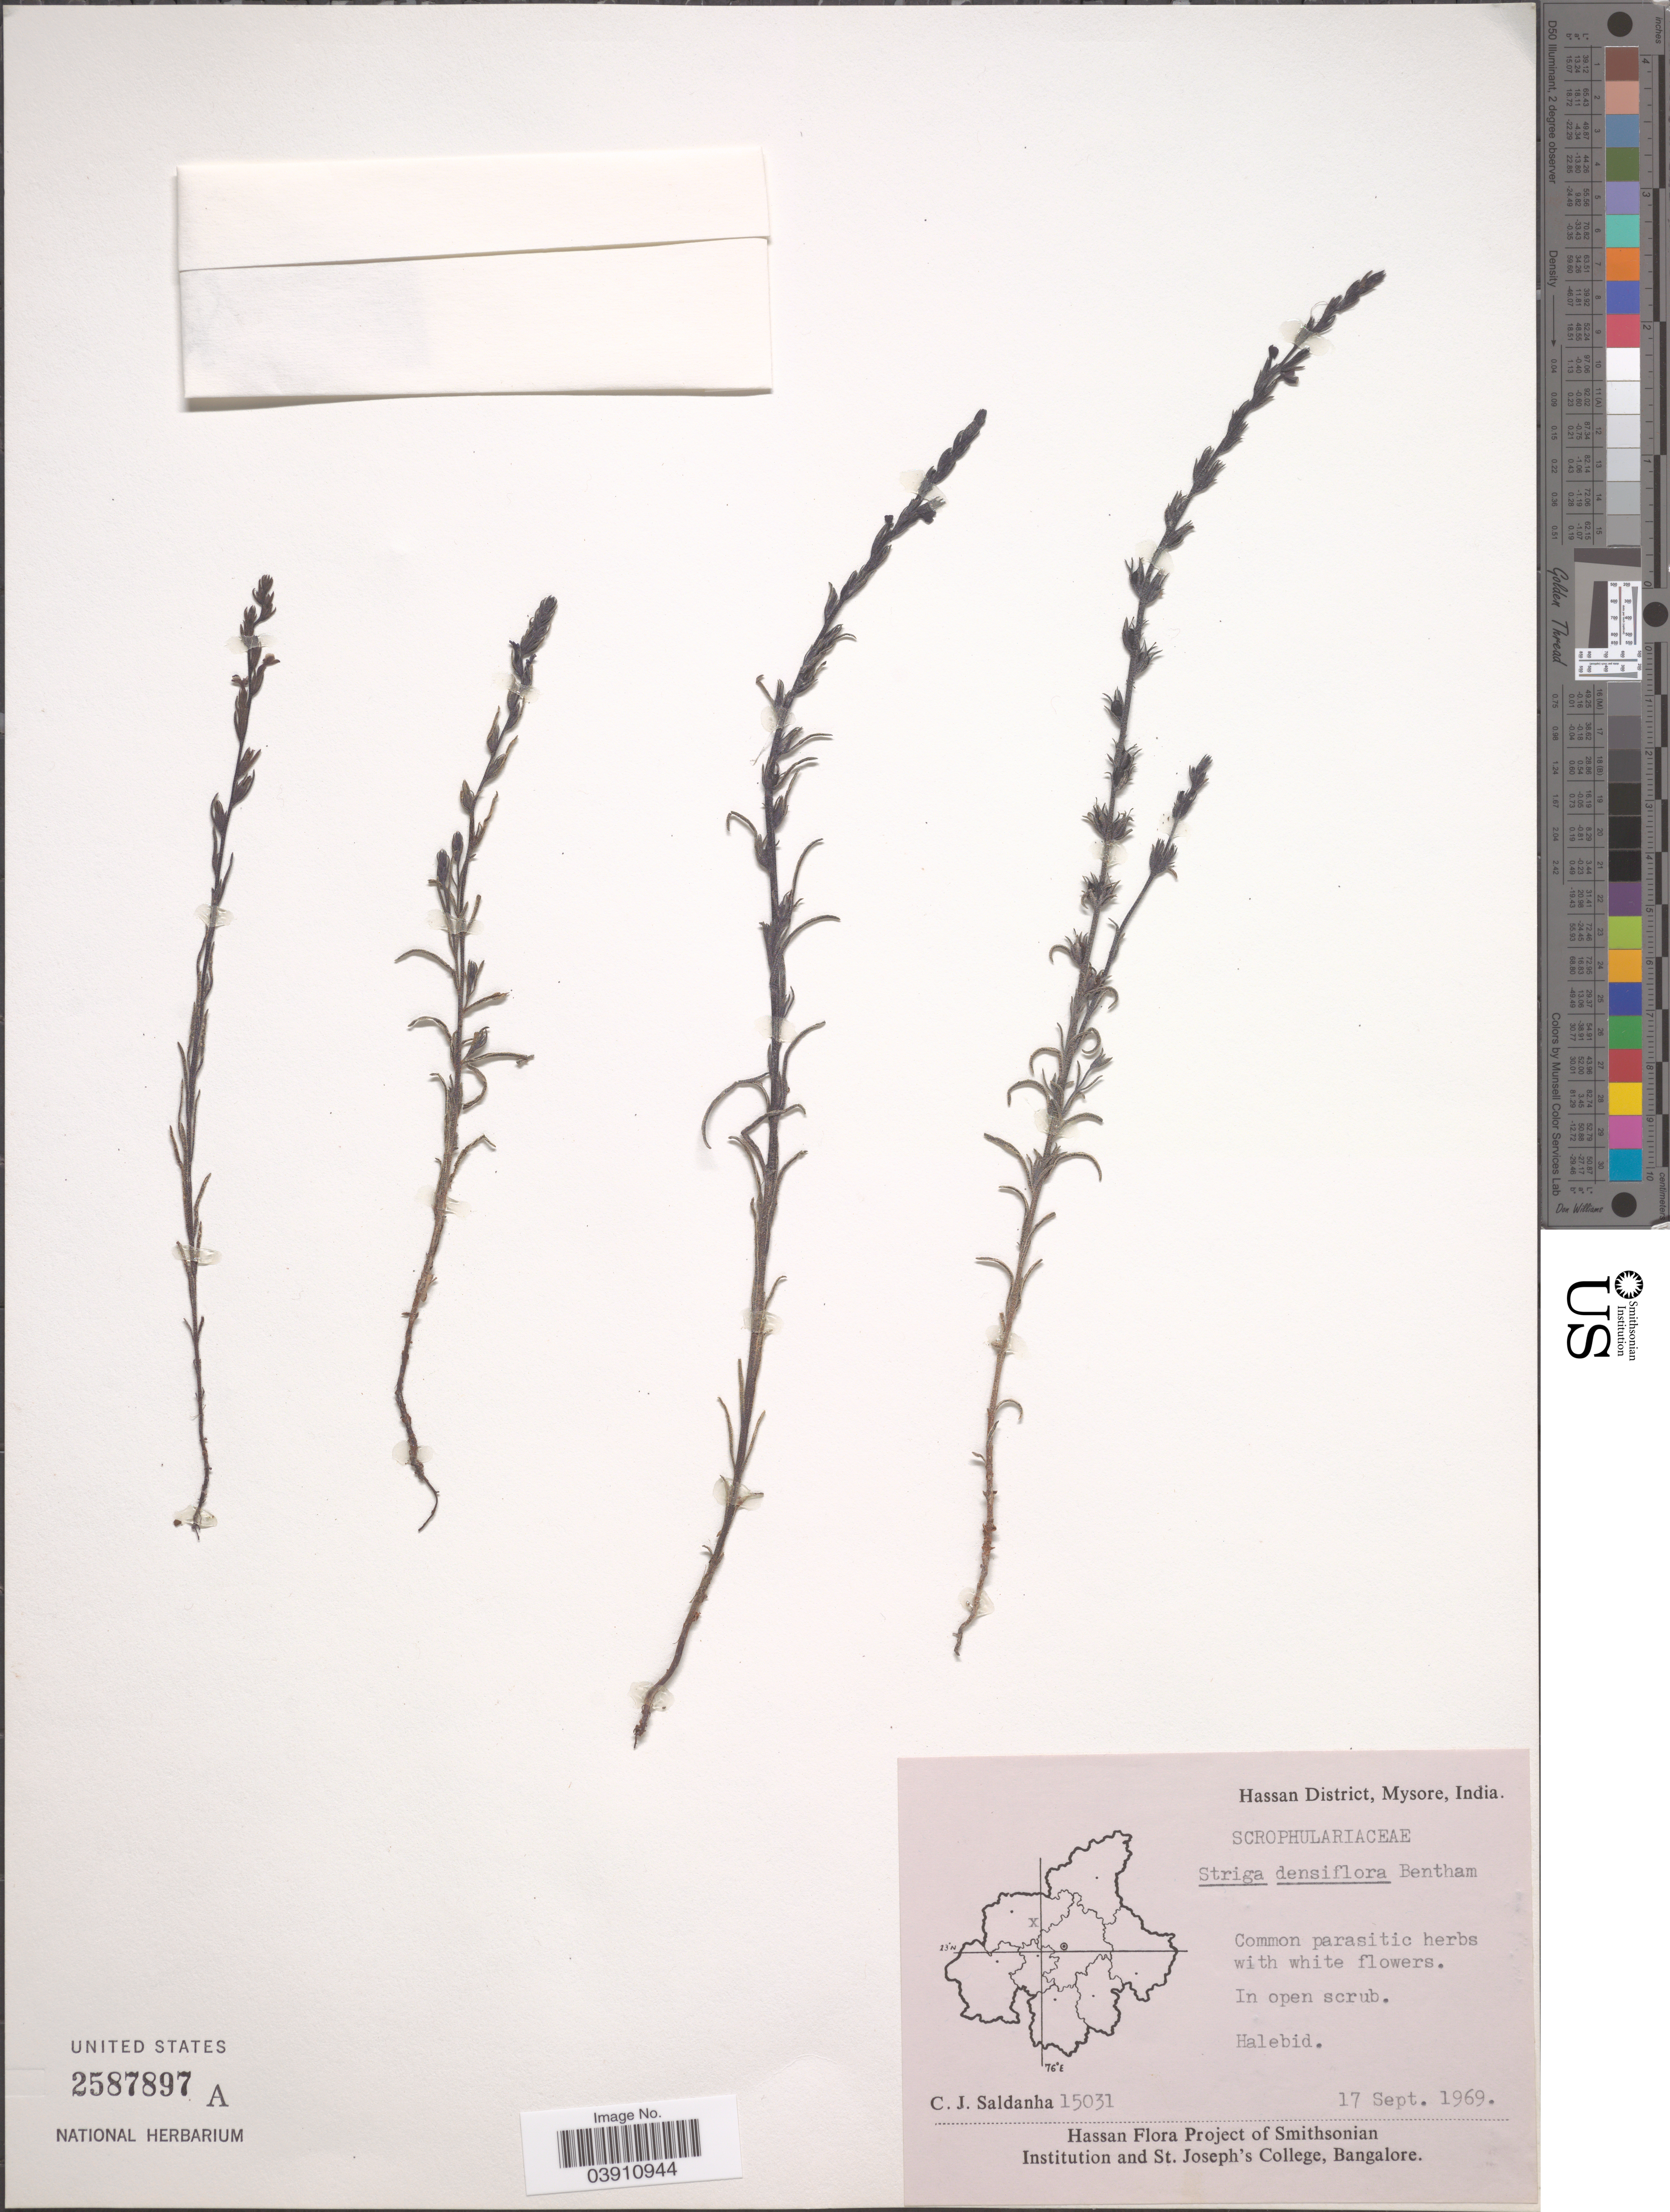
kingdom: Plantae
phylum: Tracheophyta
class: Magnoliopsida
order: Lamiales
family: Orobanchaceae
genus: Striga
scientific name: Striga densiflora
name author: (Benth.) Benth.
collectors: C. J. Saldanha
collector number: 15031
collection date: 1969-09-17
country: India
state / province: Karnataka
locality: Hassan District, Mysore. Halebid.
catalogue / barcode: US 2587897A